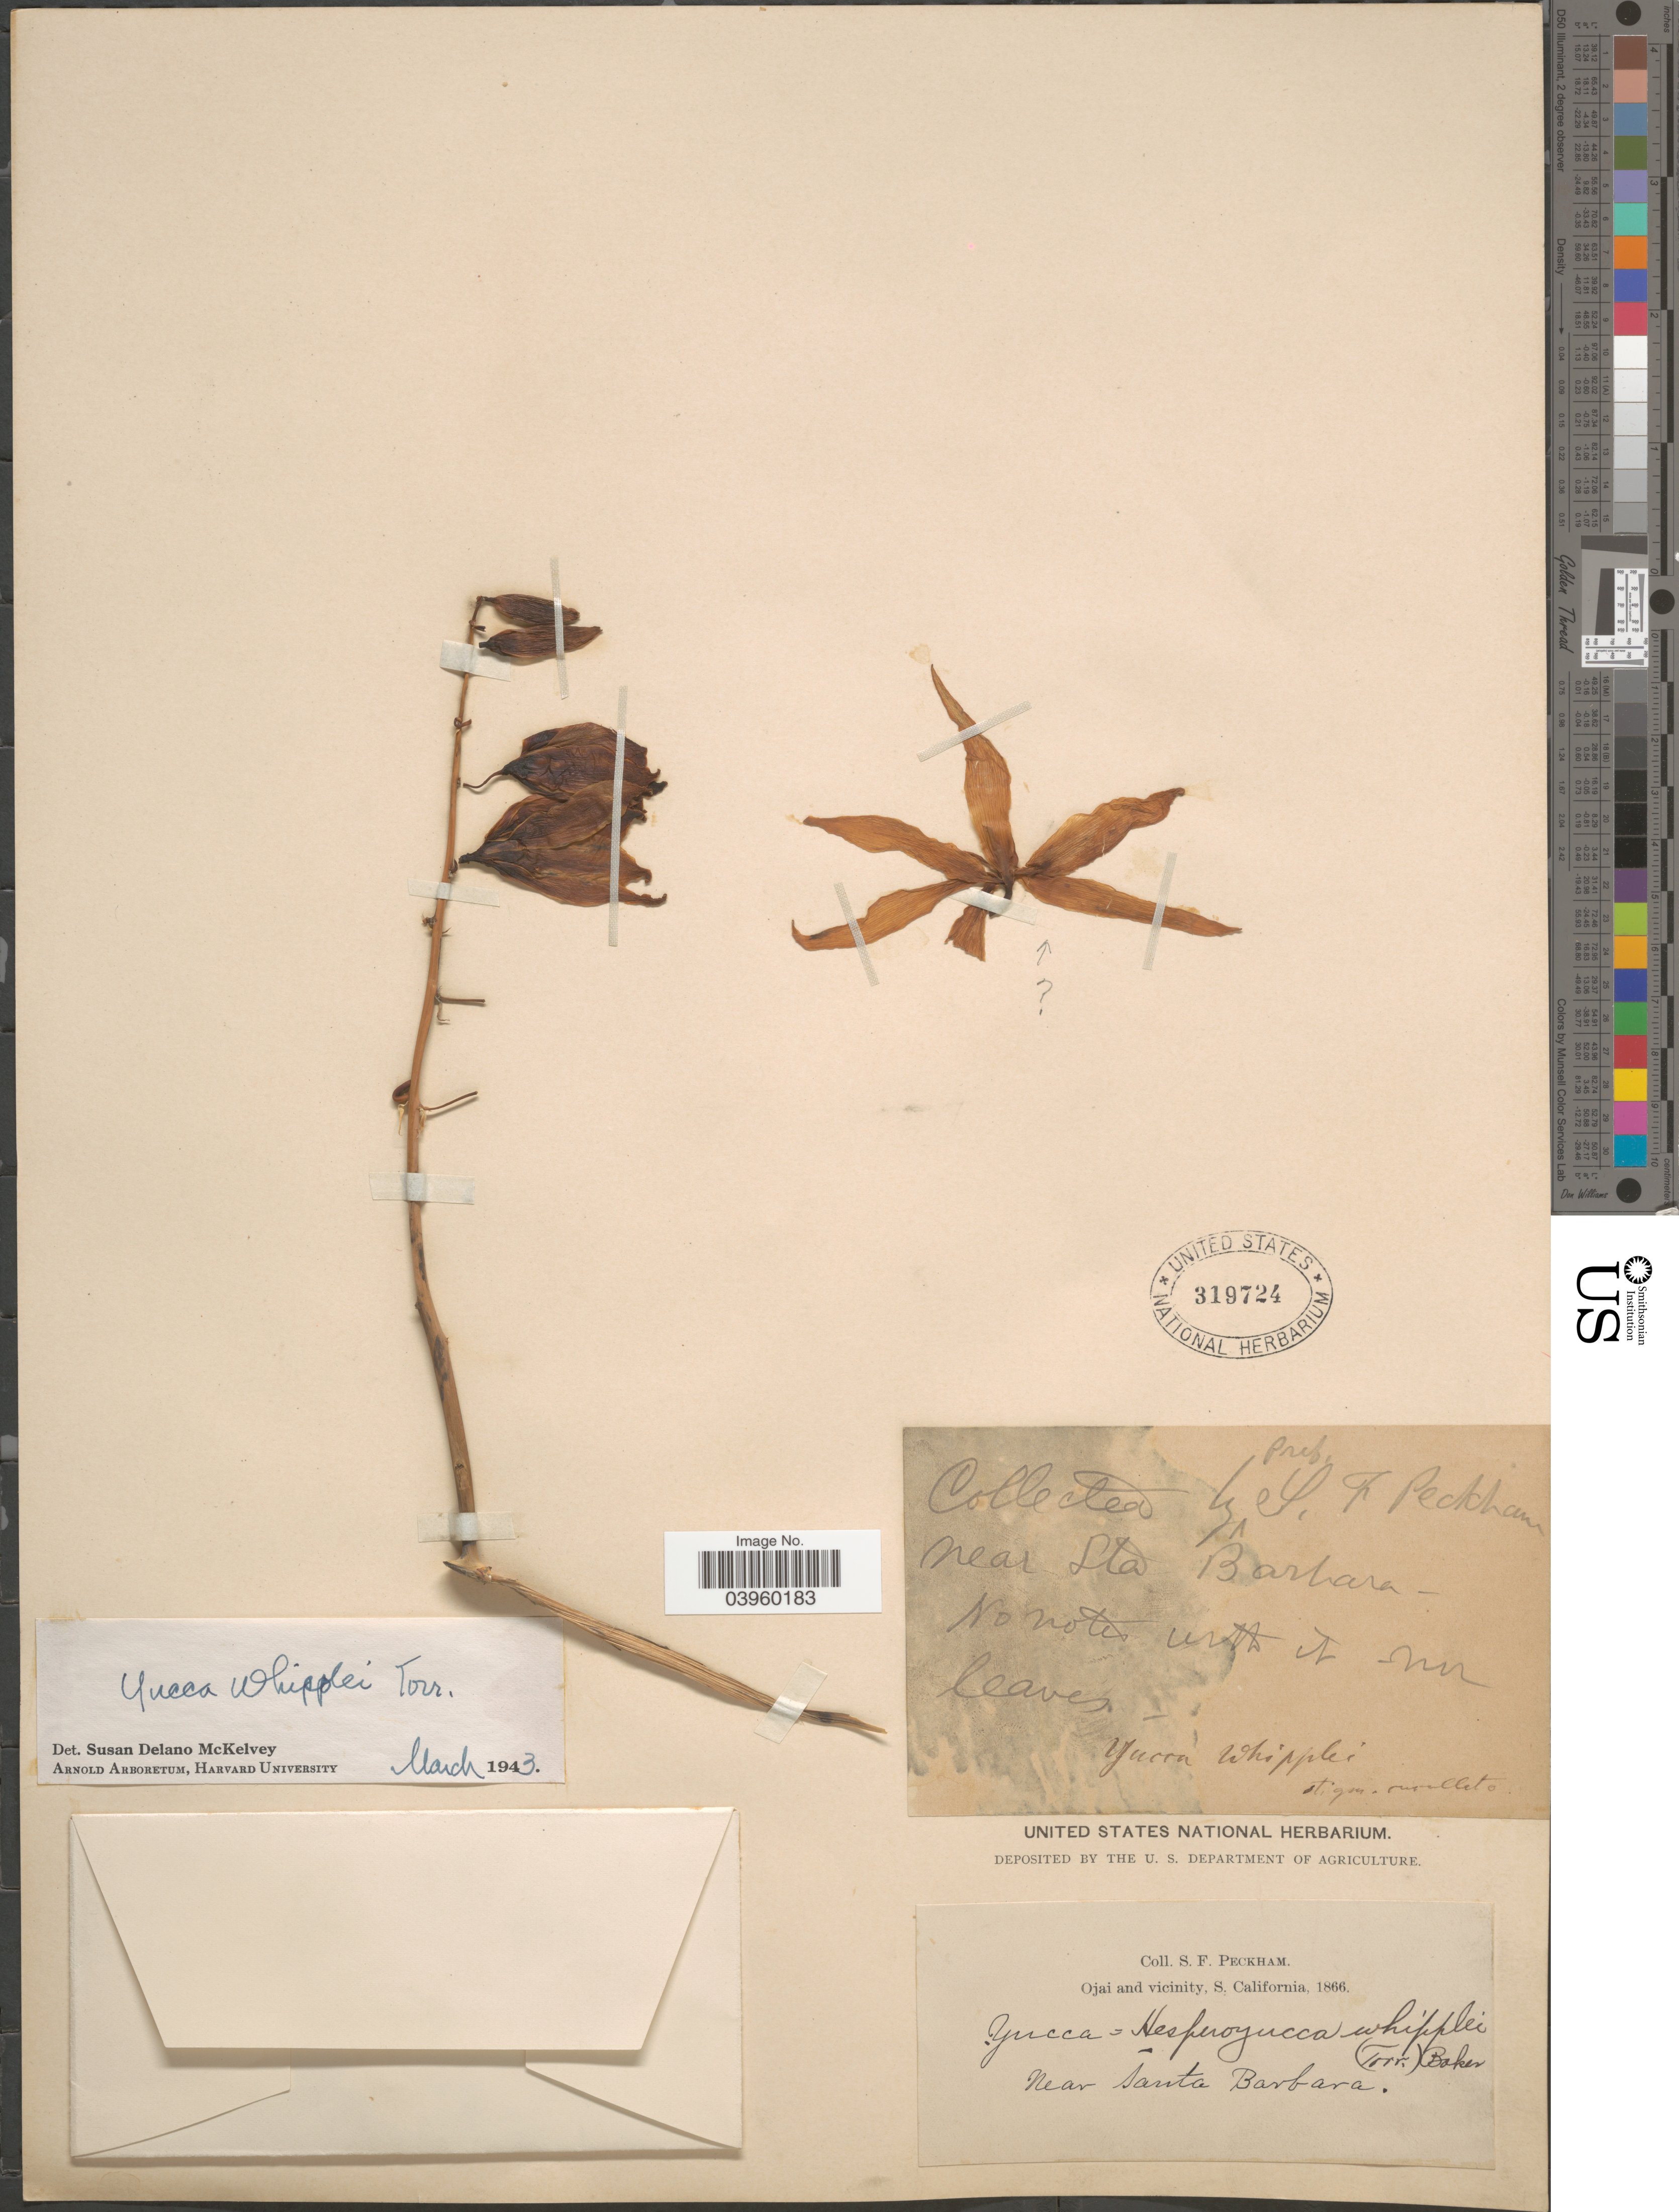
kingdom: Plantae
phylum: Tracheophyta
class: Liliopsida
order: Asparagales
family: Asparagaceae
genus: Yucca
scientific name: Yucca whipplei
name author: Torr.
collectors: S. Peckham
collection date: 1866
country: United States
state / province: California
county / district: Santa Barbara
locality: Near Santa Barbara. Ojai and vicinity, S. California.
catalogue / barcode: US 319724